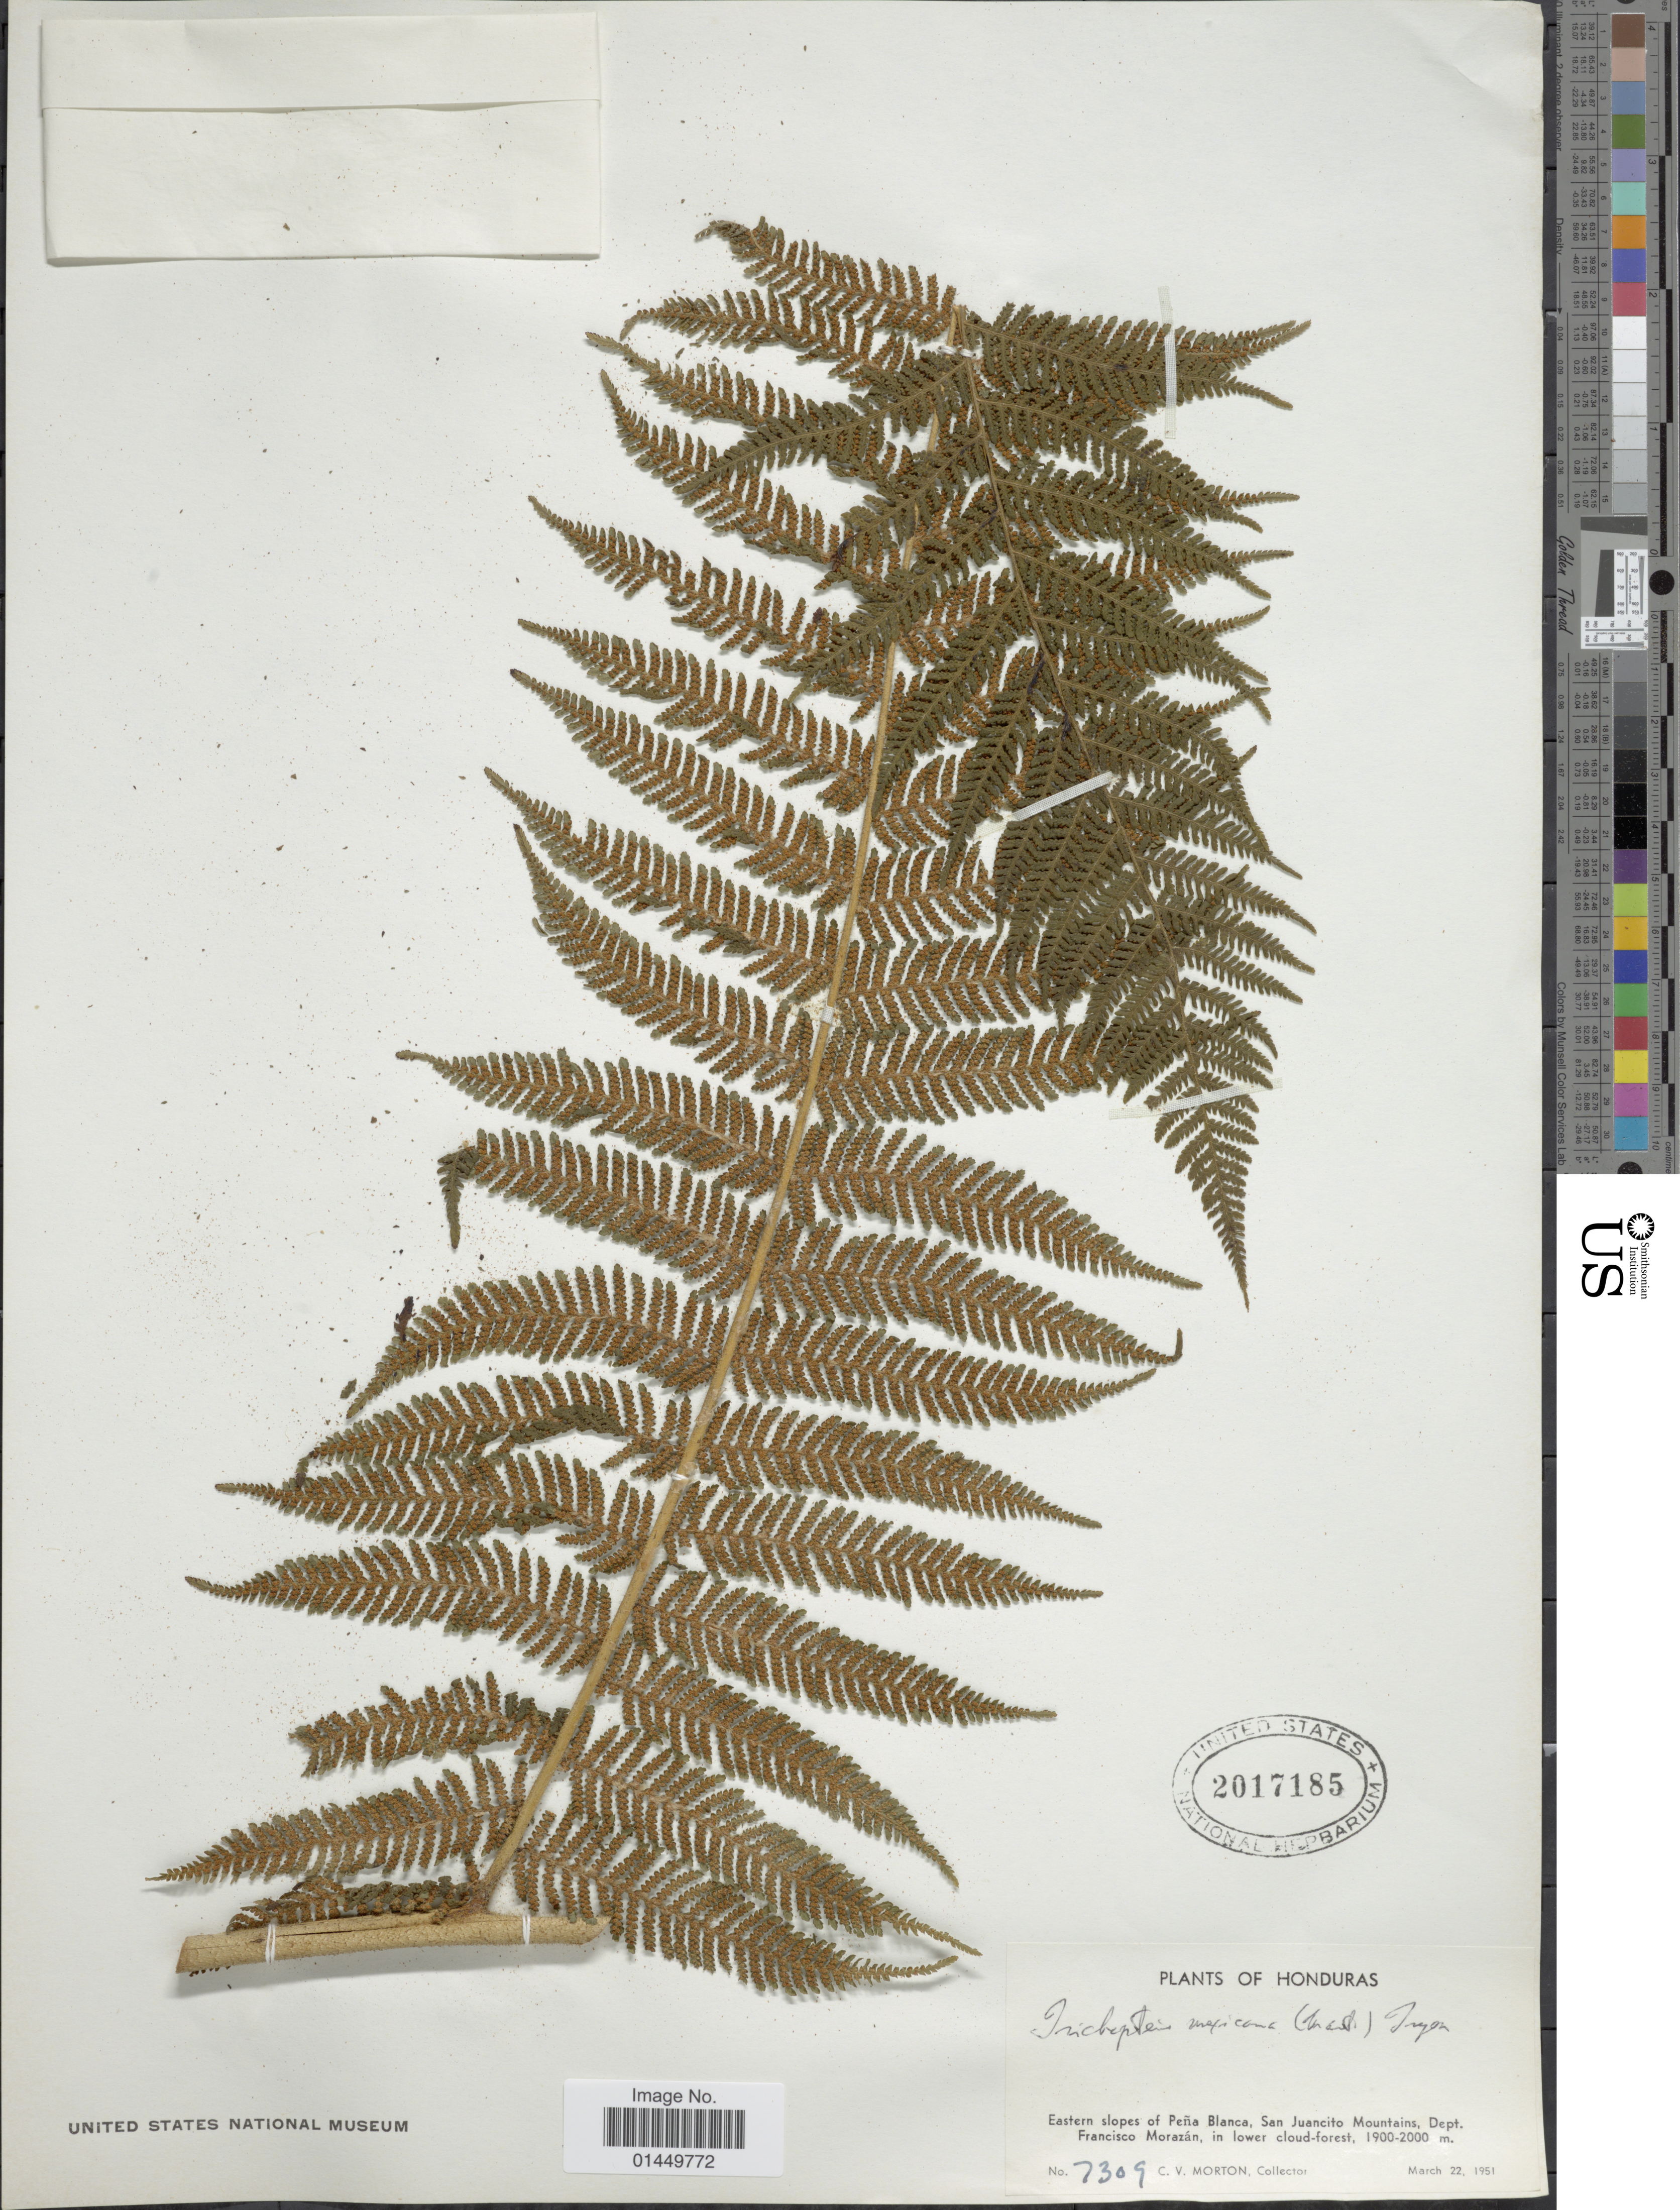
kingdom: Plantae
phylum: Tracheophyta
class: Polypodiopsida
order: Cyatheales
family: Cyatheaceae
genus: Cyathea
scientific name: Cyathea valdecrenata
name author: Domin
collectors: C. V. Morton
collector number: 7309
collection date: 1951-03-22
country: Honduras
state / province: Fco. Morazán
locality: Eastern slopes of Pena Blanca, San Juancito Mountains, Dept. Francisco Morazan, in lower cloud-forest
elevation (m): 1900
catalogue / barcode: US 2017185